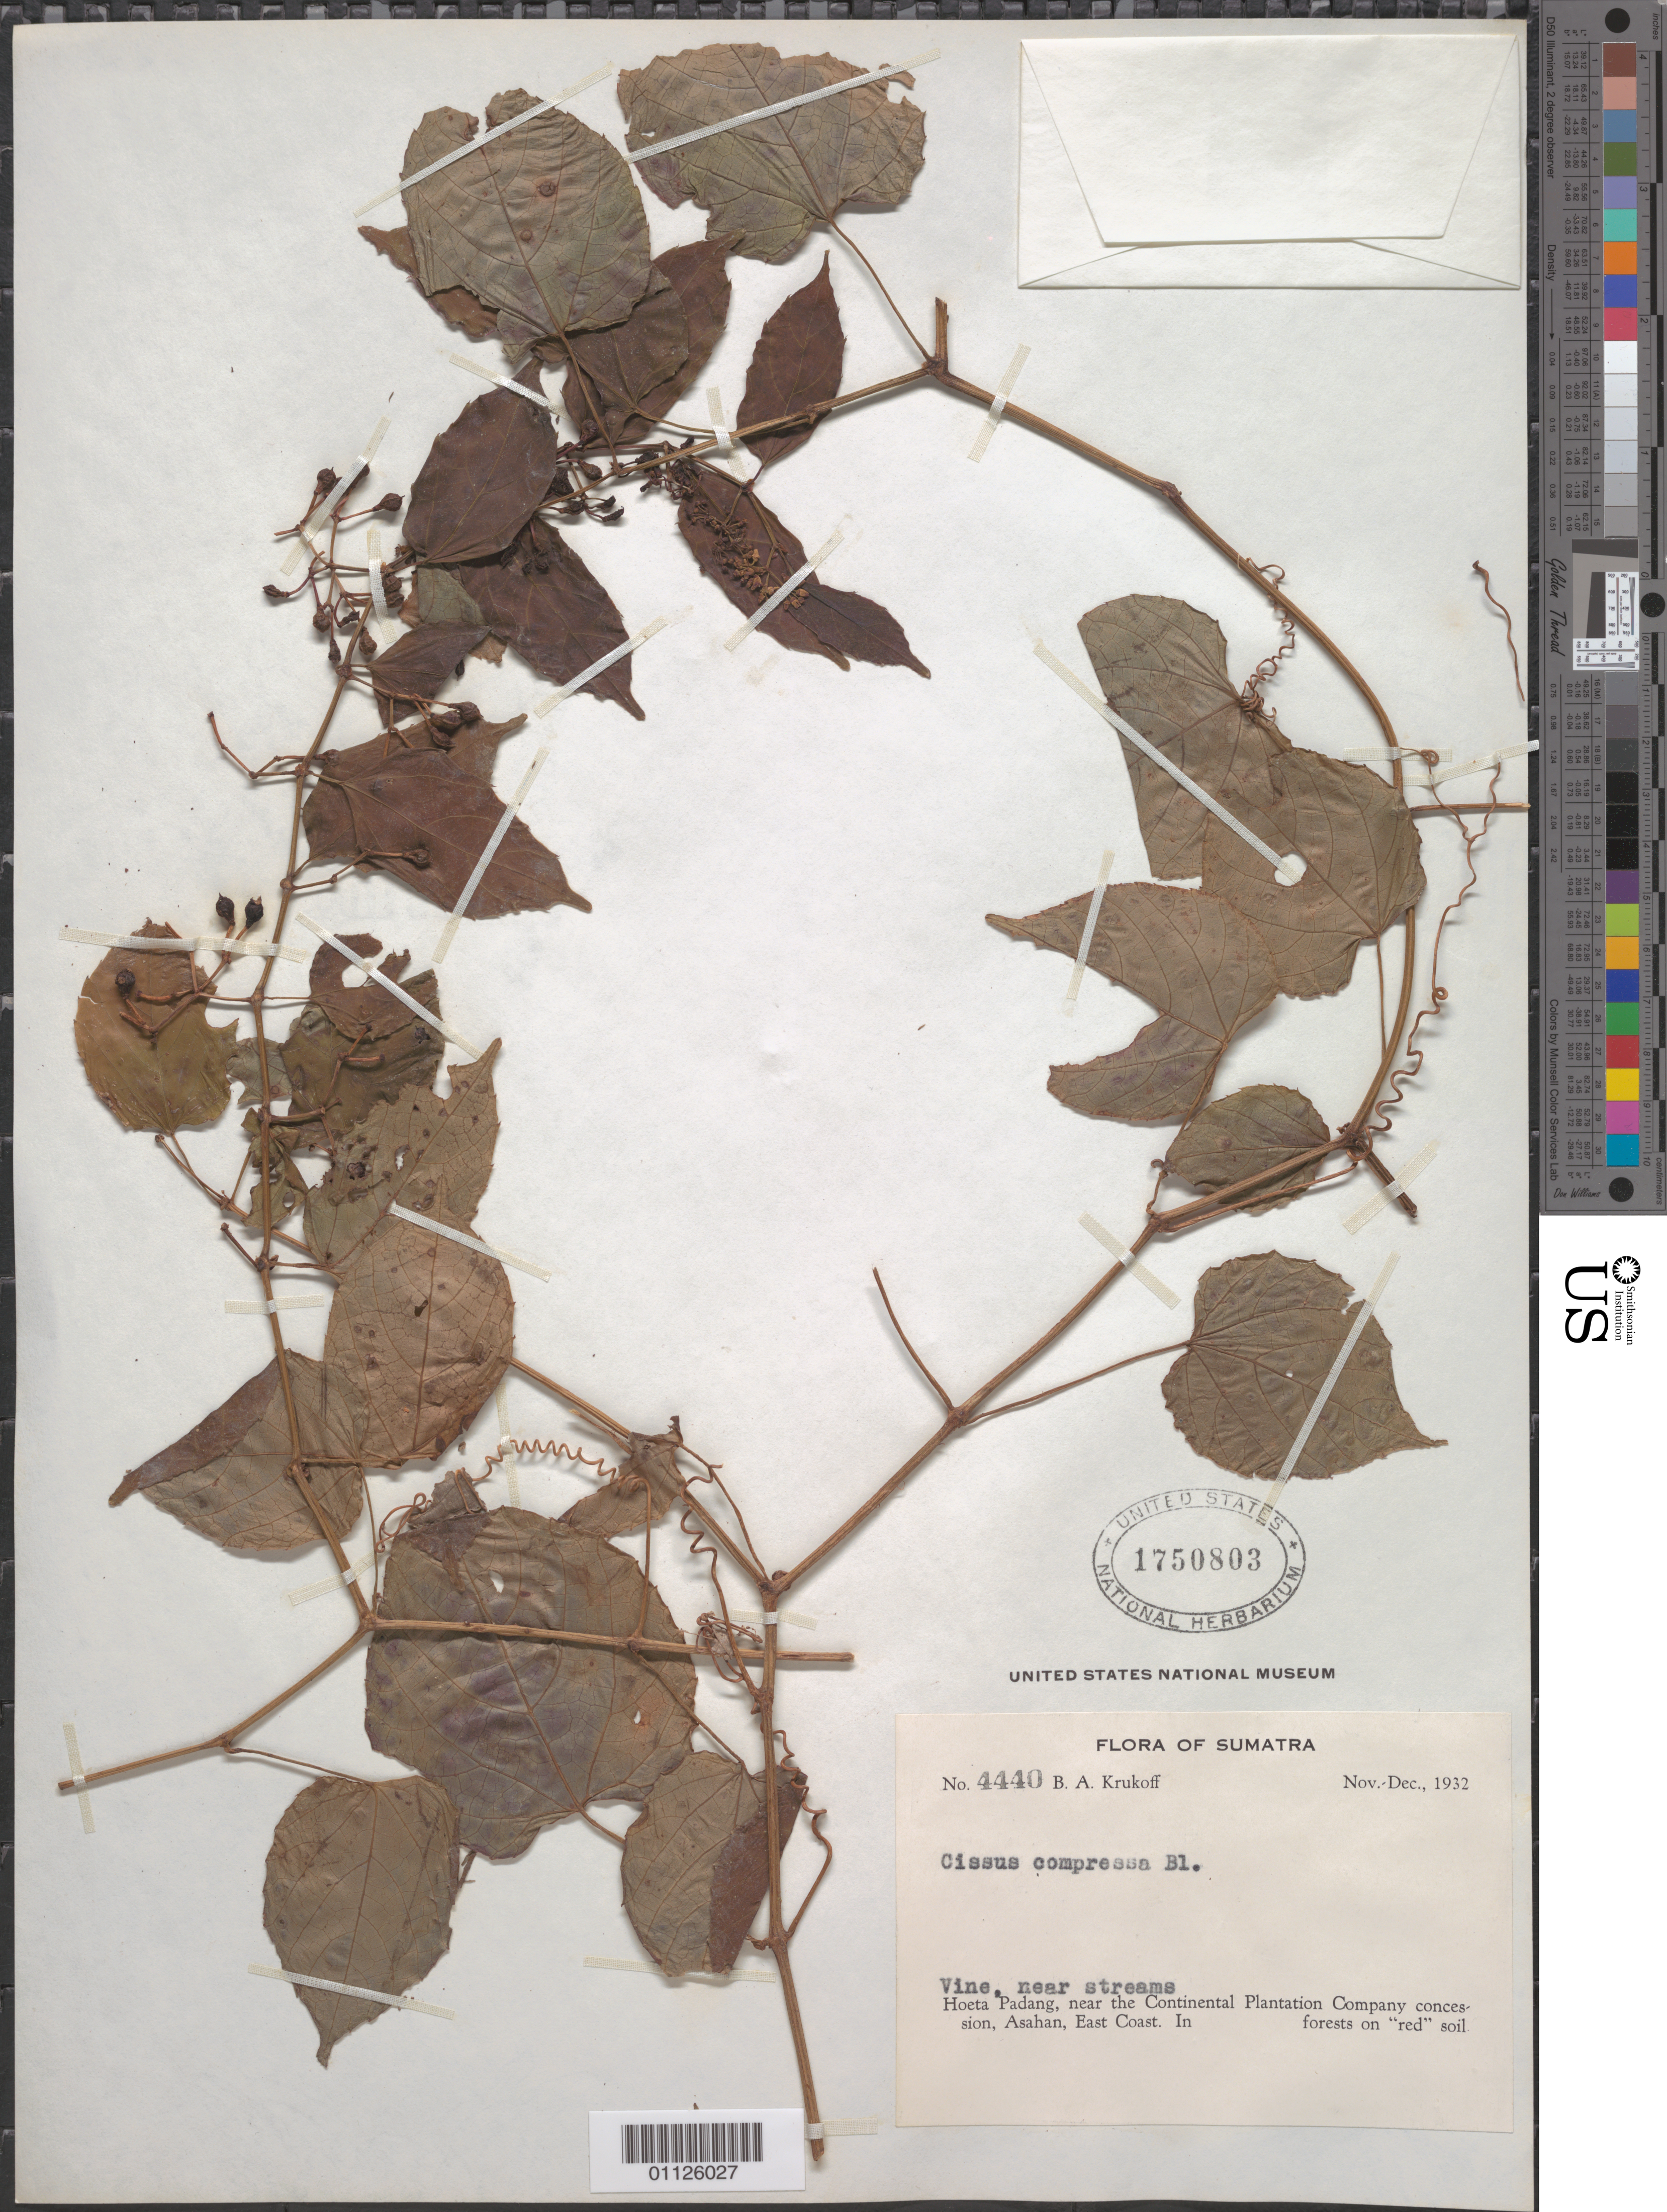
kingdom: Plantae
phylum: Tracheophyta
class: Magnoliopsida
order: Vitales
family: Vitaceae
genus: Cissus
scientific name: Cissus compressa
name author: Blume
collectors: B. A. Krukoff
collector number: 4440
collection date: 1932-11/1932-12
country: Indonesia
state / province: Sumatra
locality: Hoeta Padang, near the Continental Plantation Company concession, Asahan, E Coast.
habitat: In forest on "red" soil. Vine, near streams.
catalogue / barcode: US 1750803